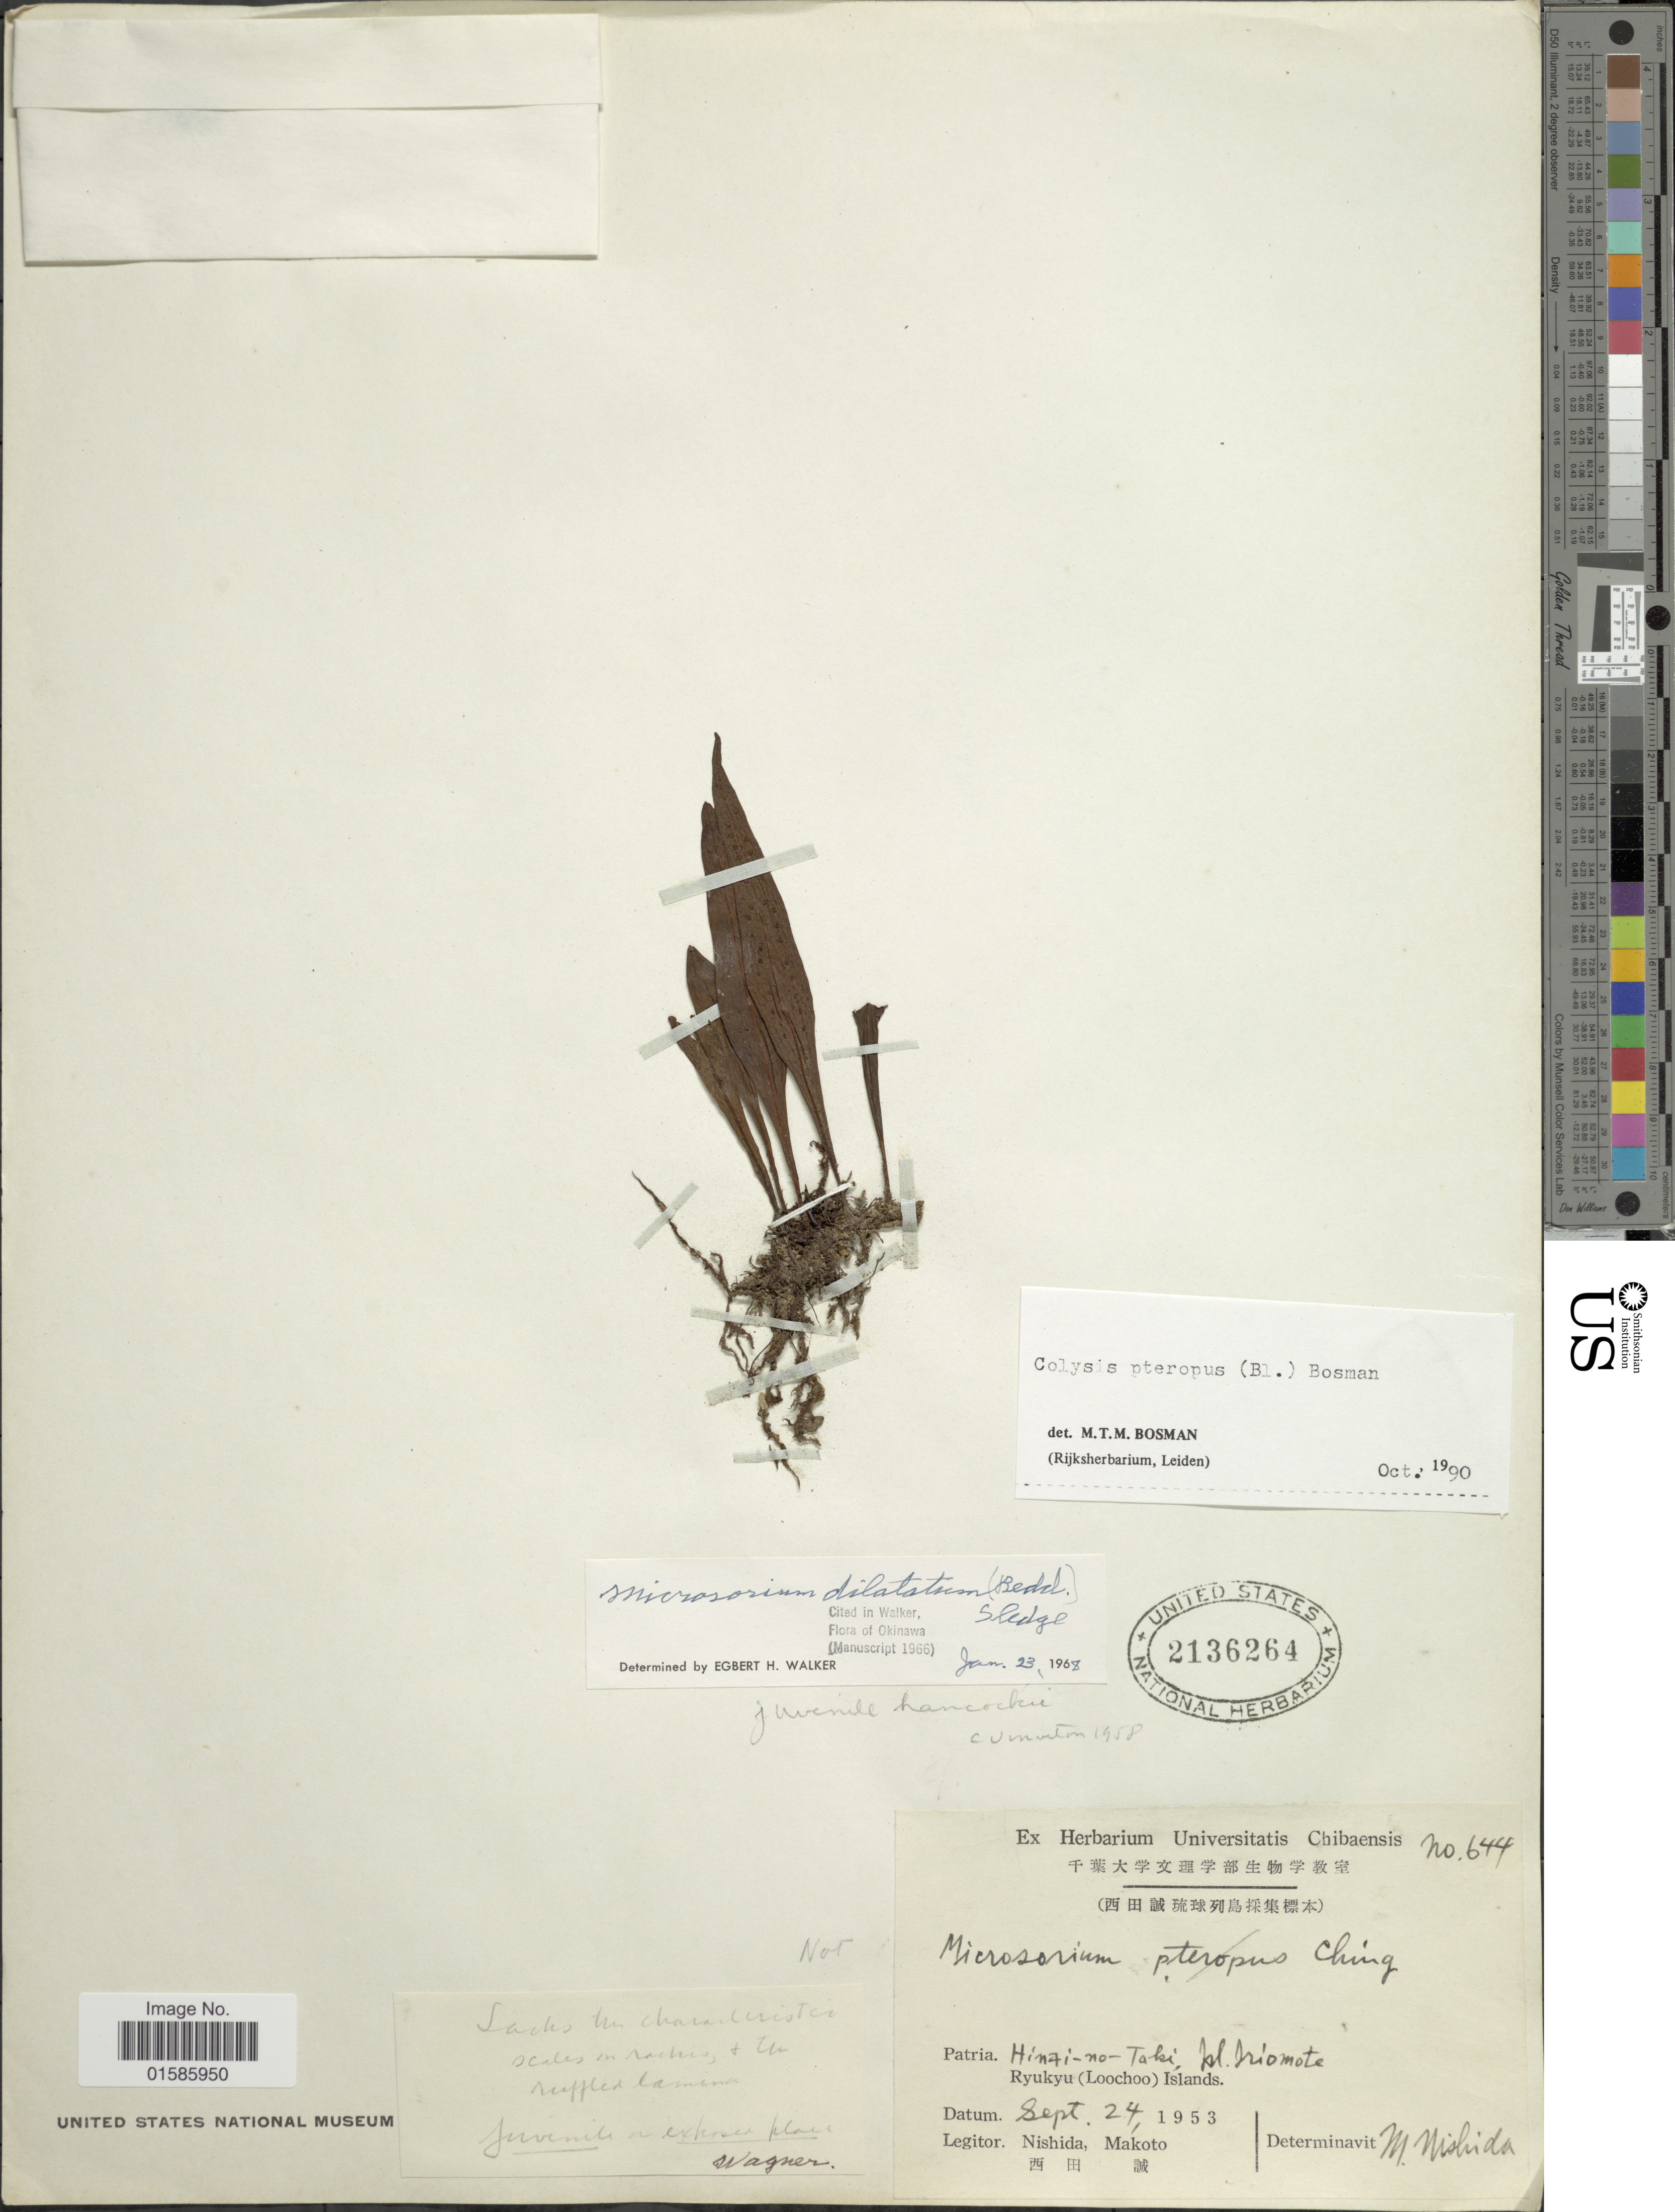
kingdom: Plantae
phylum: Tracheophyta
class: Polypodiopsida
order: Polypodiales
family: Polypodiaceae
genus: Microsorum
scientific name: Microsorum pteropus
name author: (Blume) Copel.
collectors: Nishida & Makoto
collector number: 644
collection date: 1953-09-24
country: Japan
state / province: Okinawa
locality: Hinai-no-Taki, Isl Iriomote, Tykyu (Loochoo) Islands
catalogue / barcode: US 2136264